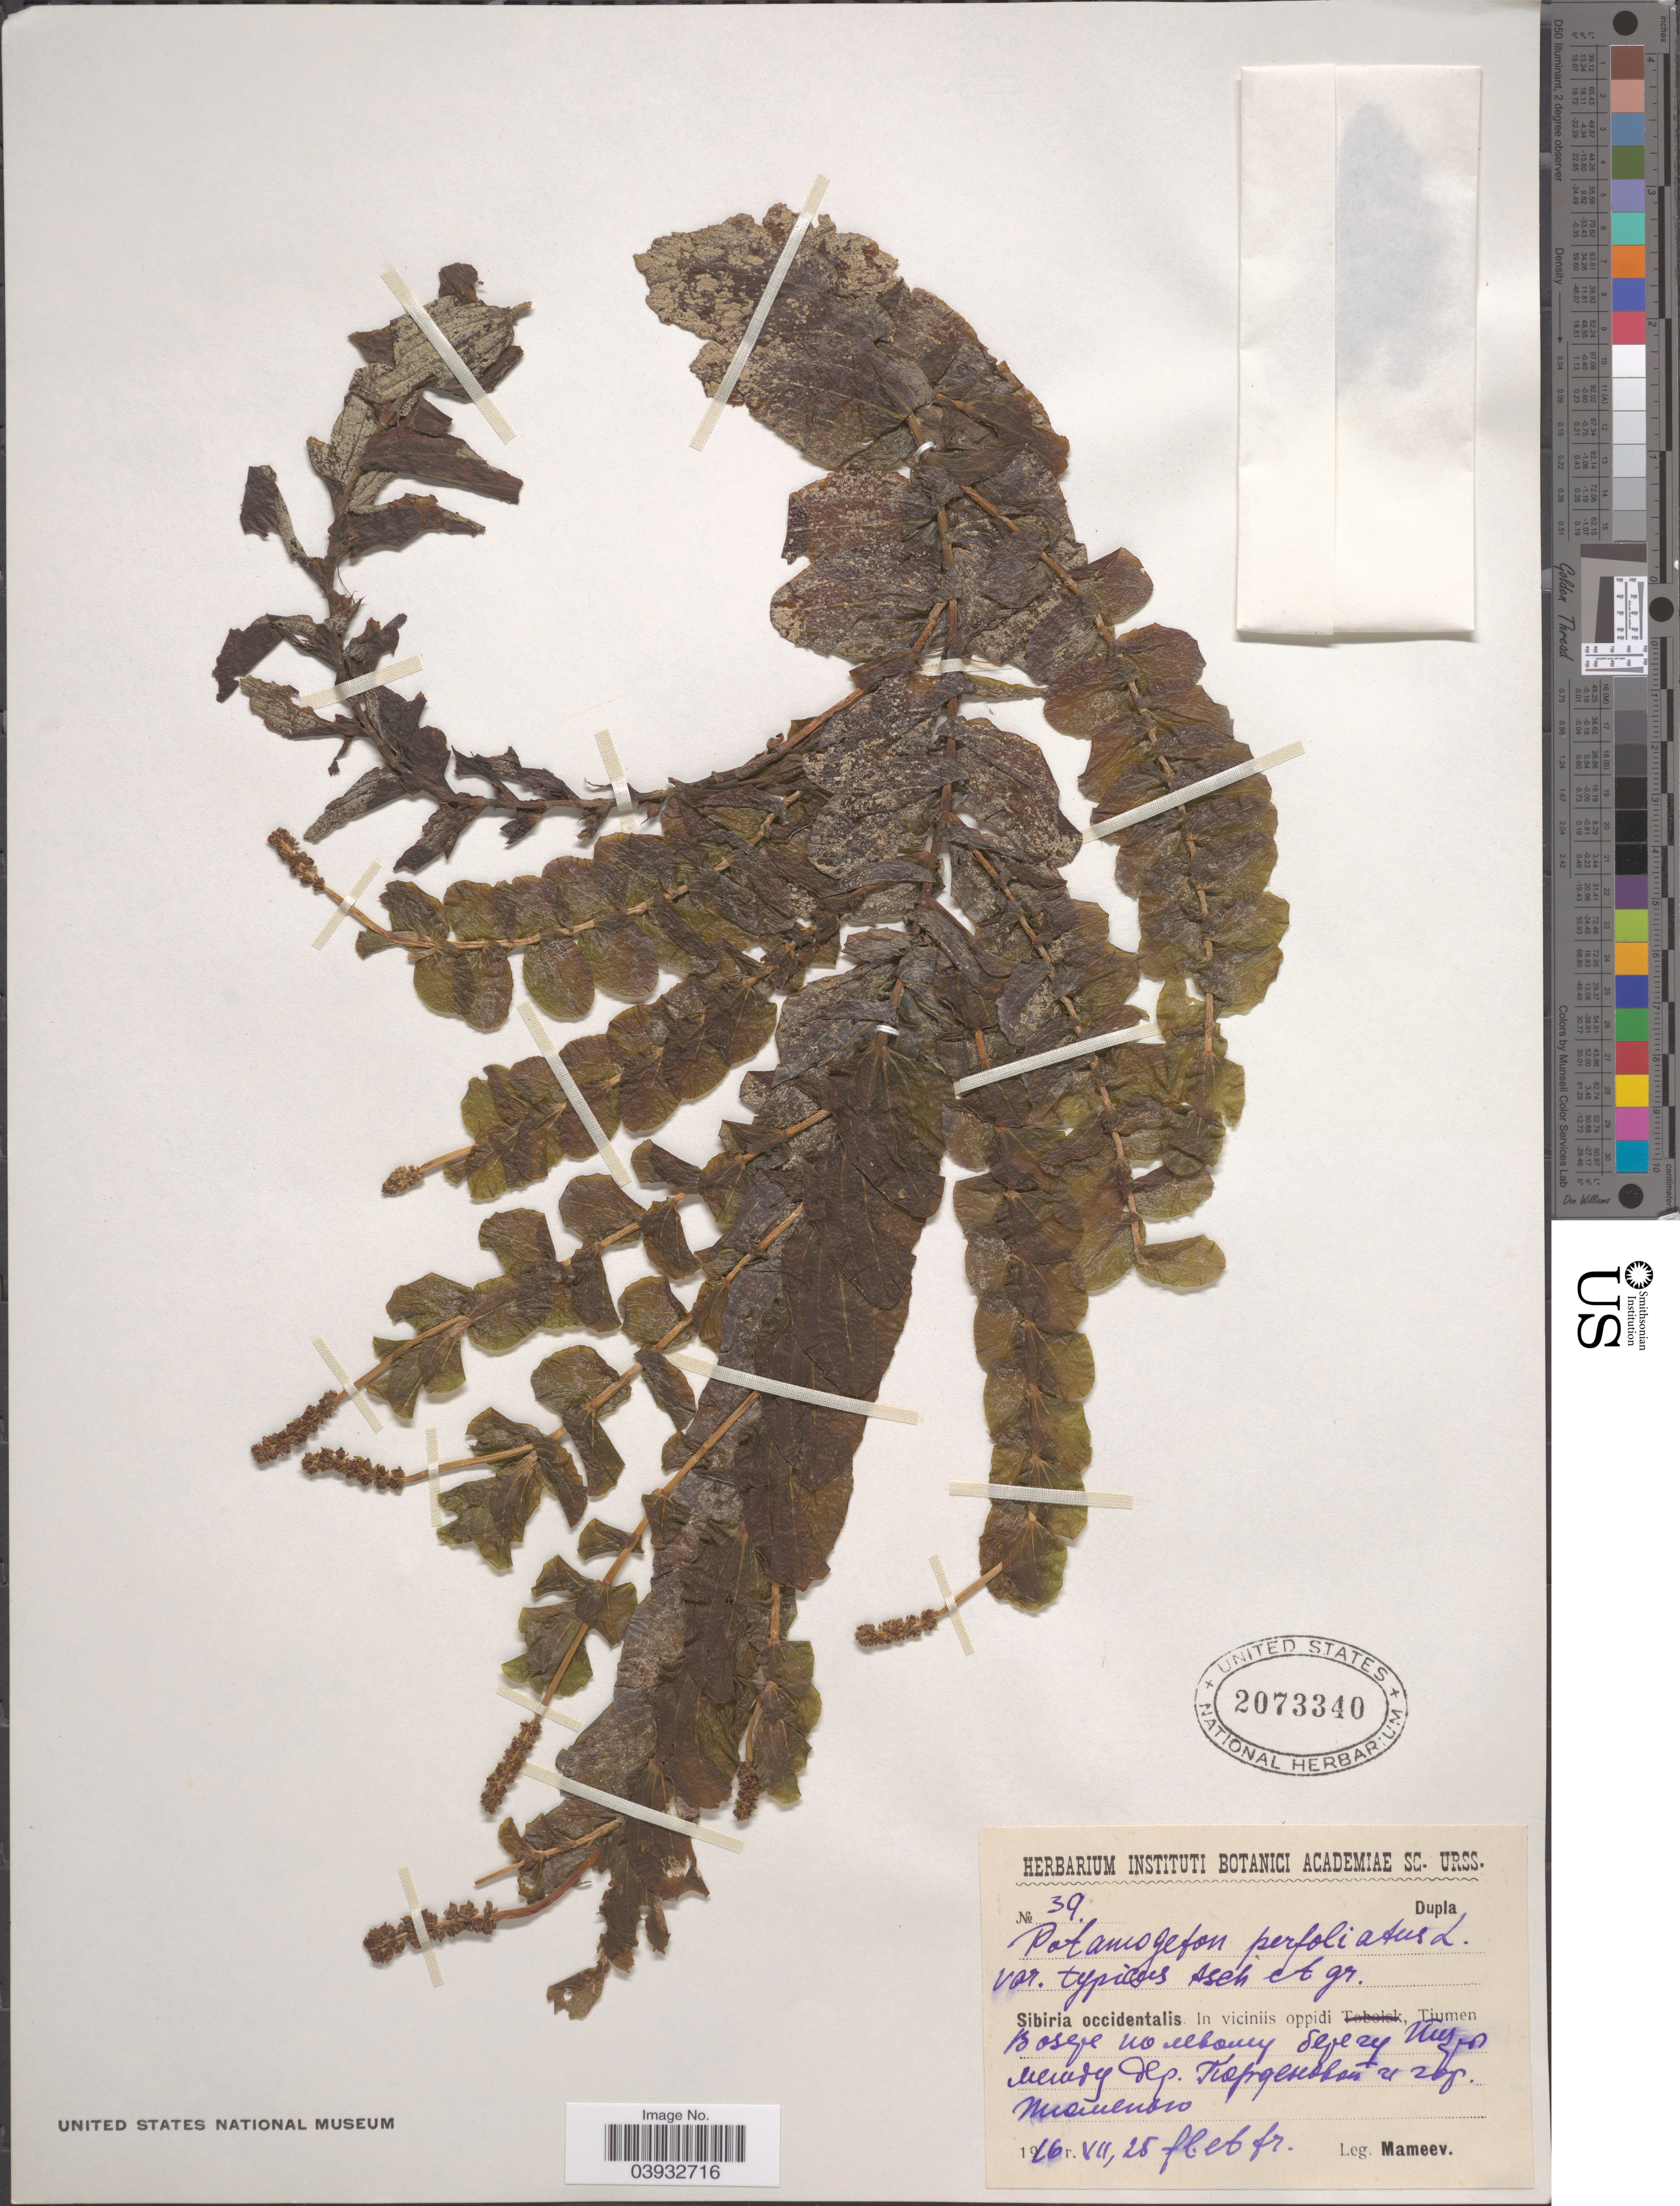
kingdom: Plantae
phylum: Tracheophyta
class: Liliopsida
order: Alismatales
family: Potamogetonaceae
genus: Potamogeton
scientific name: Potamogeton perfoliatus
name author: L.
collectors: Mameev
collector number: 39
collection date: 1916-07-25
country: Russian Federation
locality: Sibiria occidentalis. In viciniis oppidi Tjumen. X.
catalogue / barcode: US 2073340